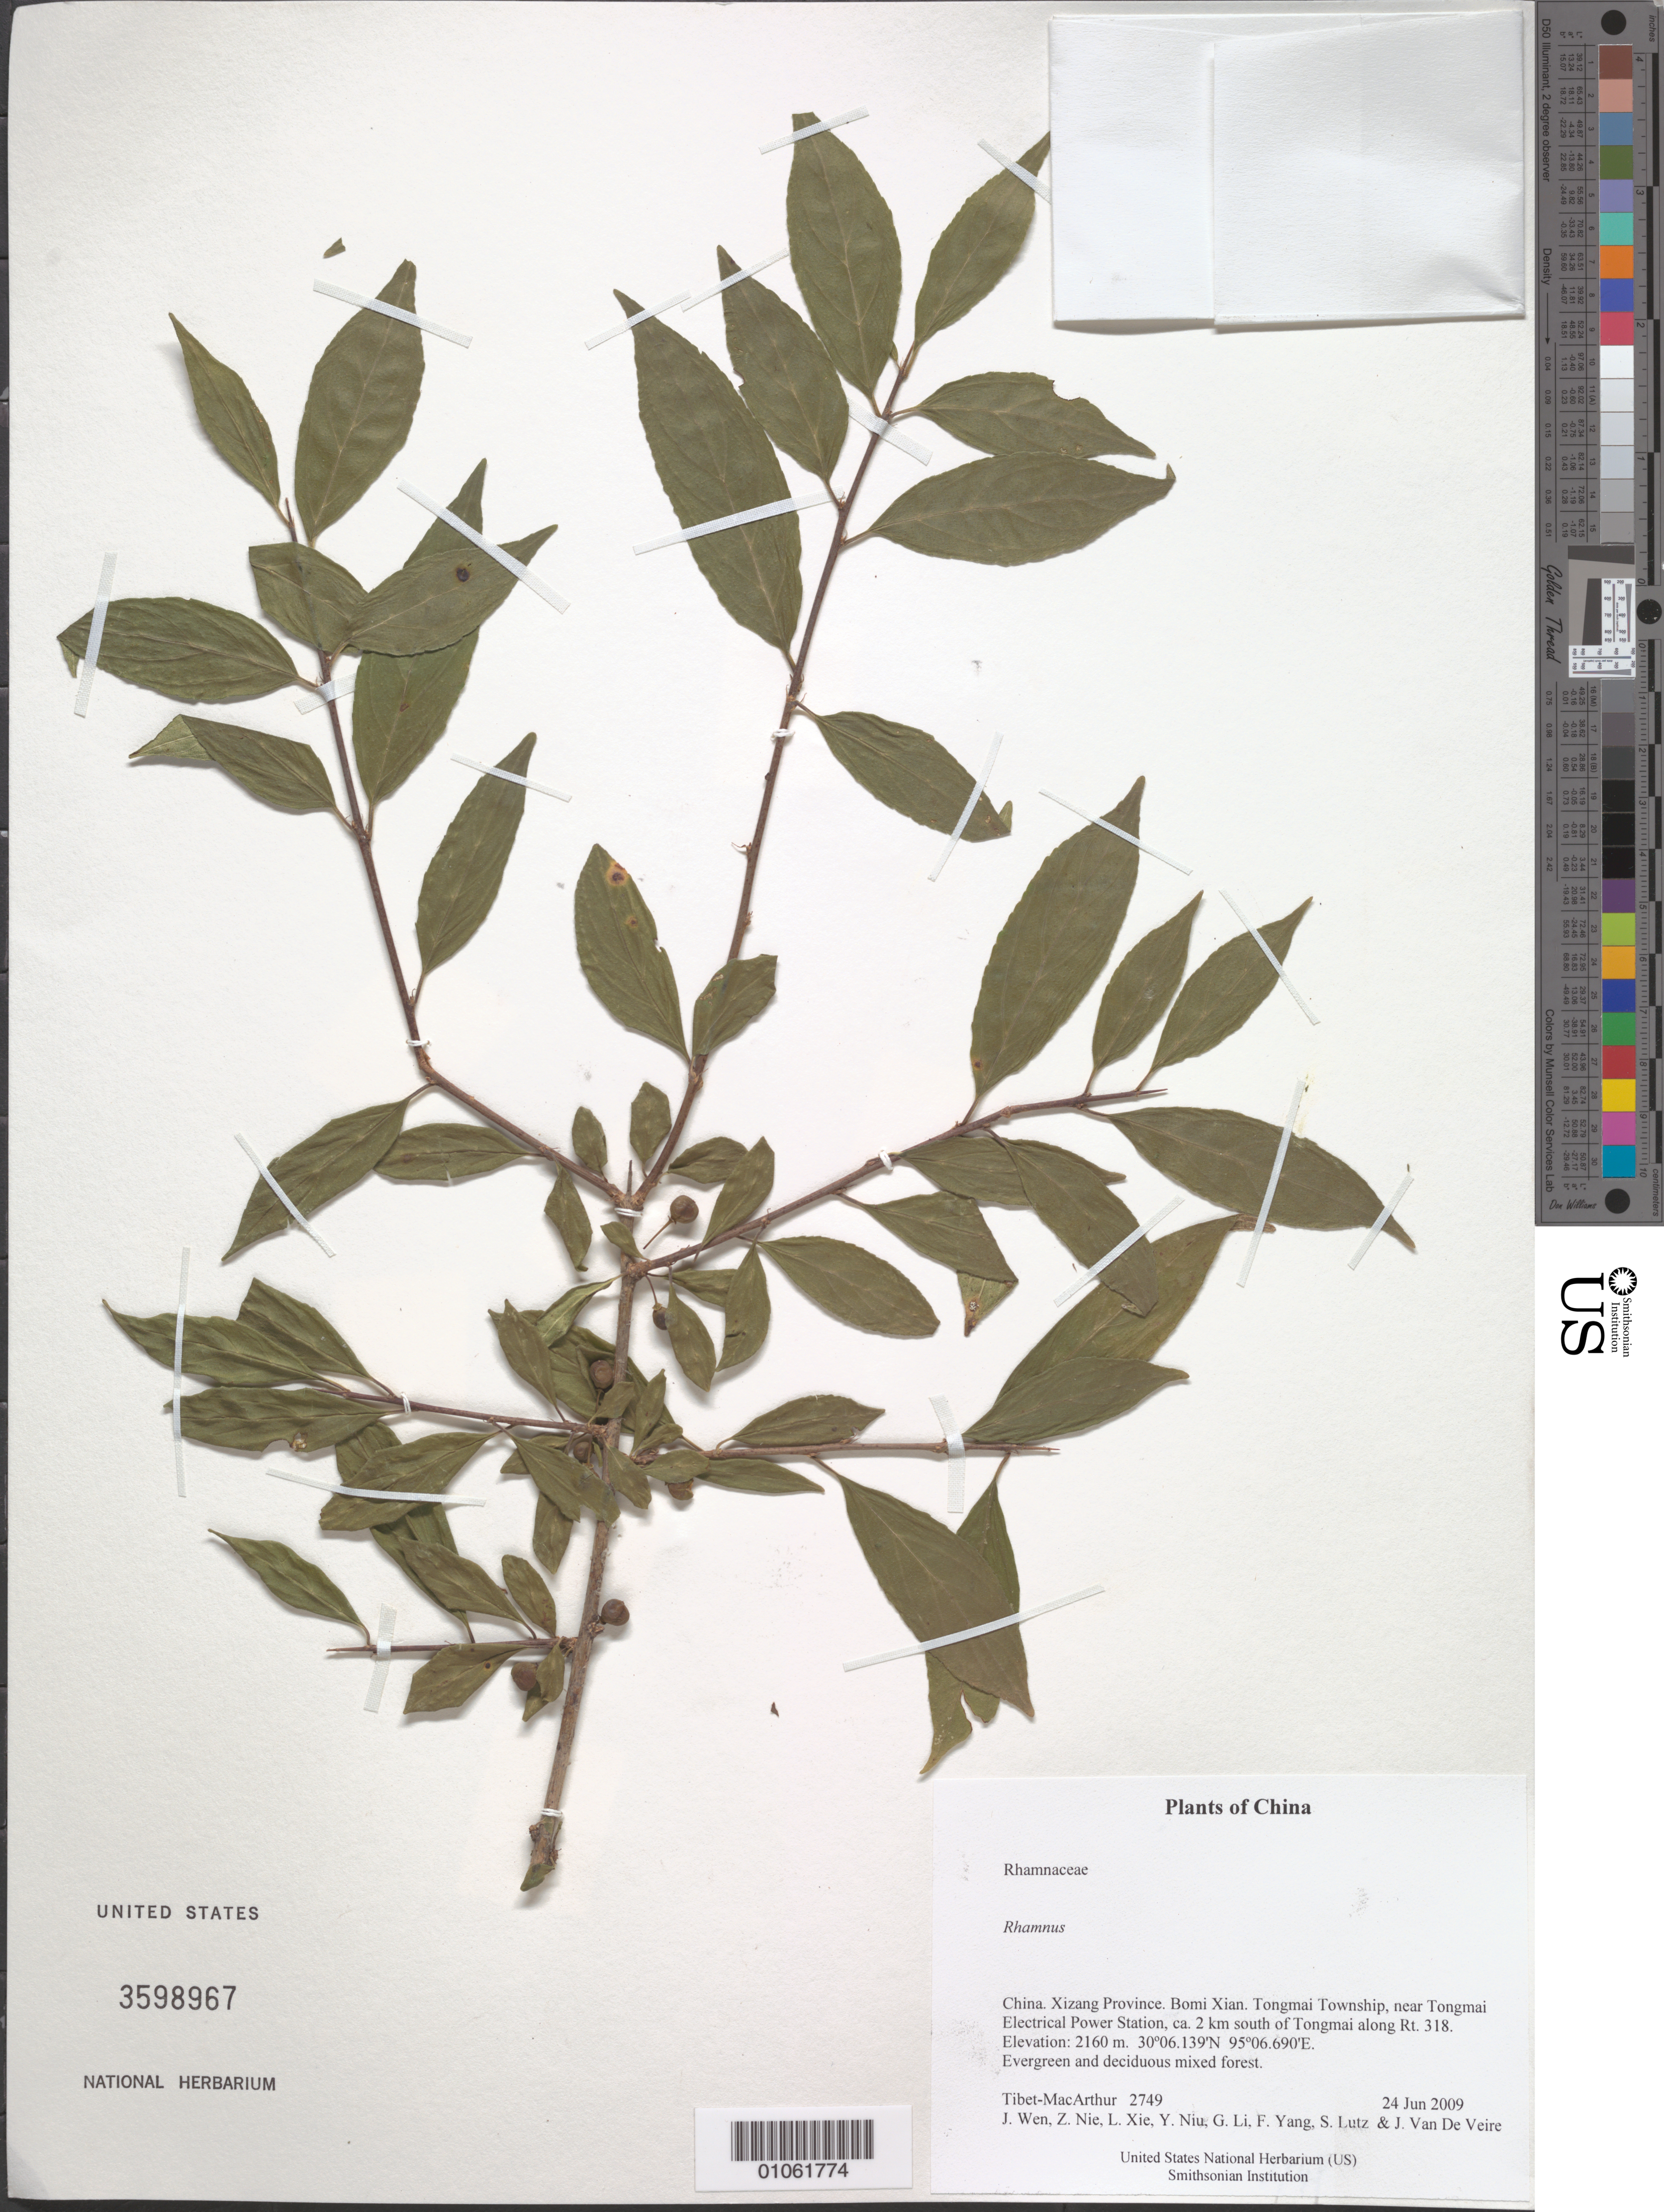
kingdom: Plantae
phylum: Tracheophyta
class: Magnoliopsida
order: Rosales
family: Rhamnaceae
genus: Rhamnus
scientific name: Rhamnus sp.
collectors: Tibet-MacArthur, J. Wen, Z. Nie, L. Xie, Y. Niu, G. Li, F. Yang, S. Lutz & J. Van De Veire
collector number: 2749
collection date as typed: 24 Jun 2009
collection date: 2009-06-24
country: China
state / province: Xizang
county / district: Bomi Xian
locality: Tongmai Township, near Tongmai Electrical Power Station, ca. 2 km south of Tongmai along Rt. 318.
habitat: Evergreen and deciduous mixed forest.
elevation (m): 2160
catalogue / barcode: US 3598967